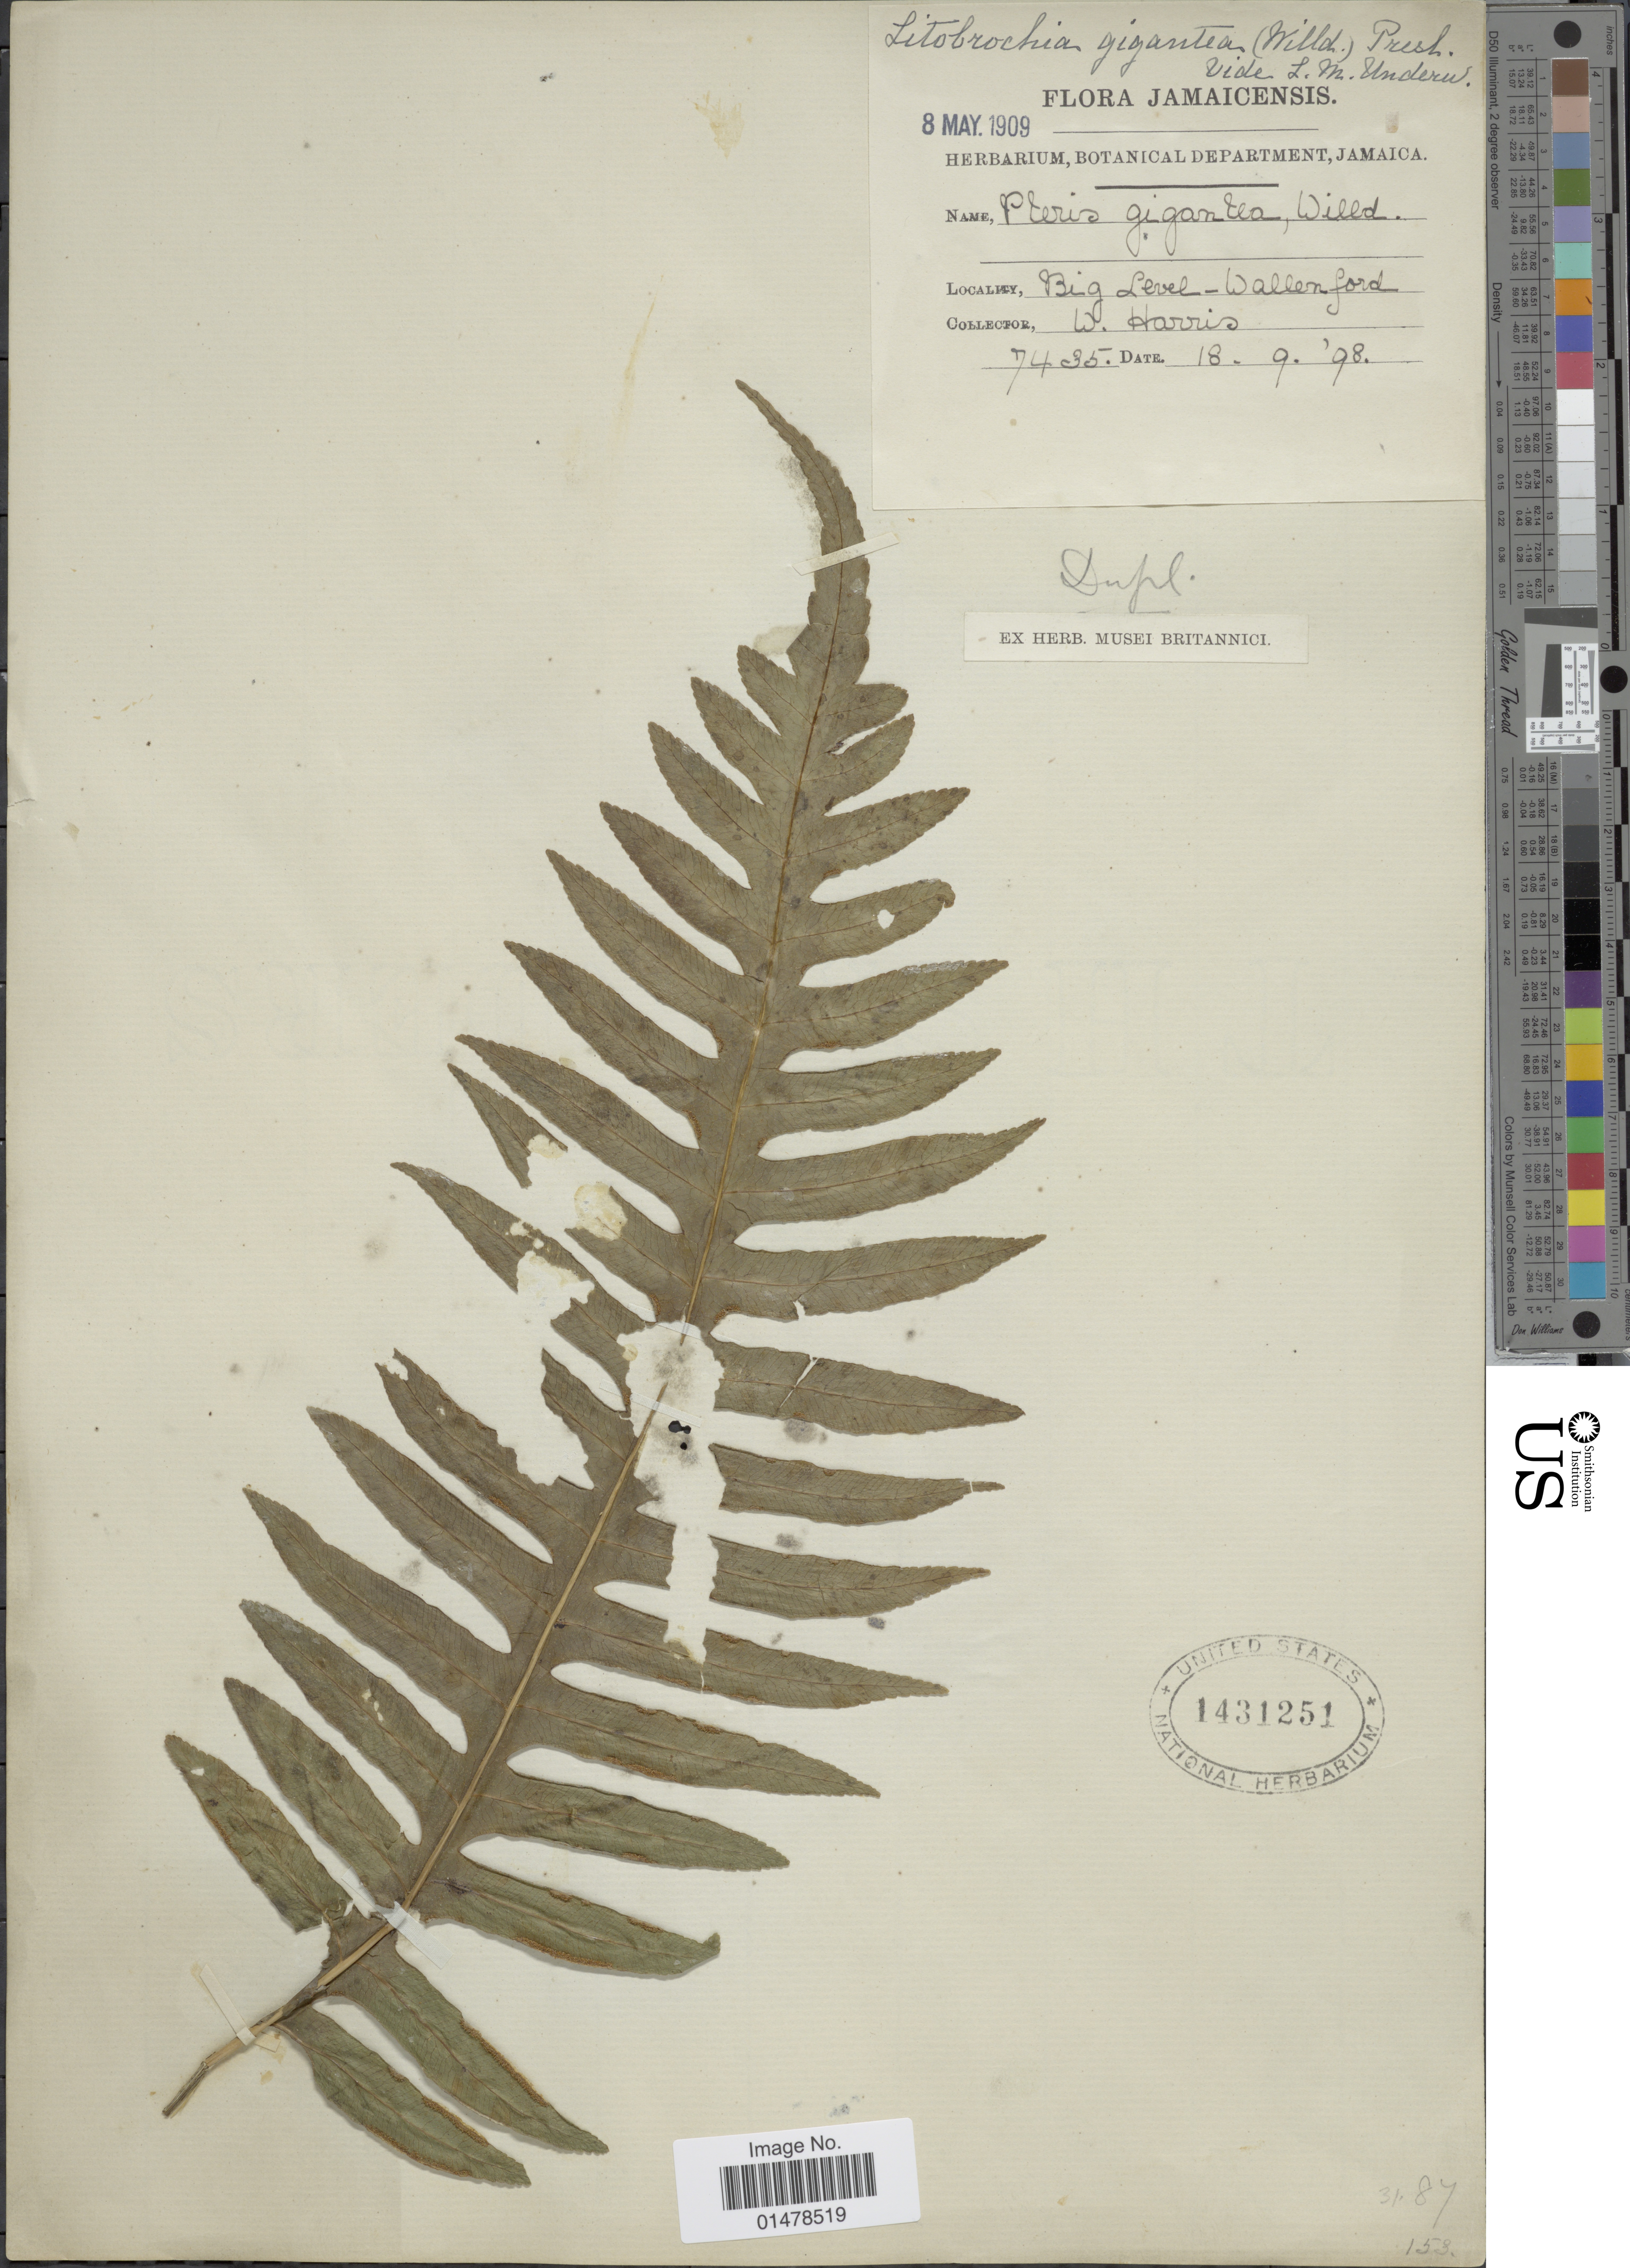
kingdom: Plantae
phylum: Tracheophyta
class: Polypodiopsida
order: Polypodiales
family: Pteridaceae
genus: Pteris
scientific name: Pteris arborea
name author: L.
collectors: W. Harris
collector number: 7435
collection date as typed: Transcribed d/m/y: 18/9/98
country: Jamaica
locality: Big Level - Wallenford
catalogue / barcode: US 1431251